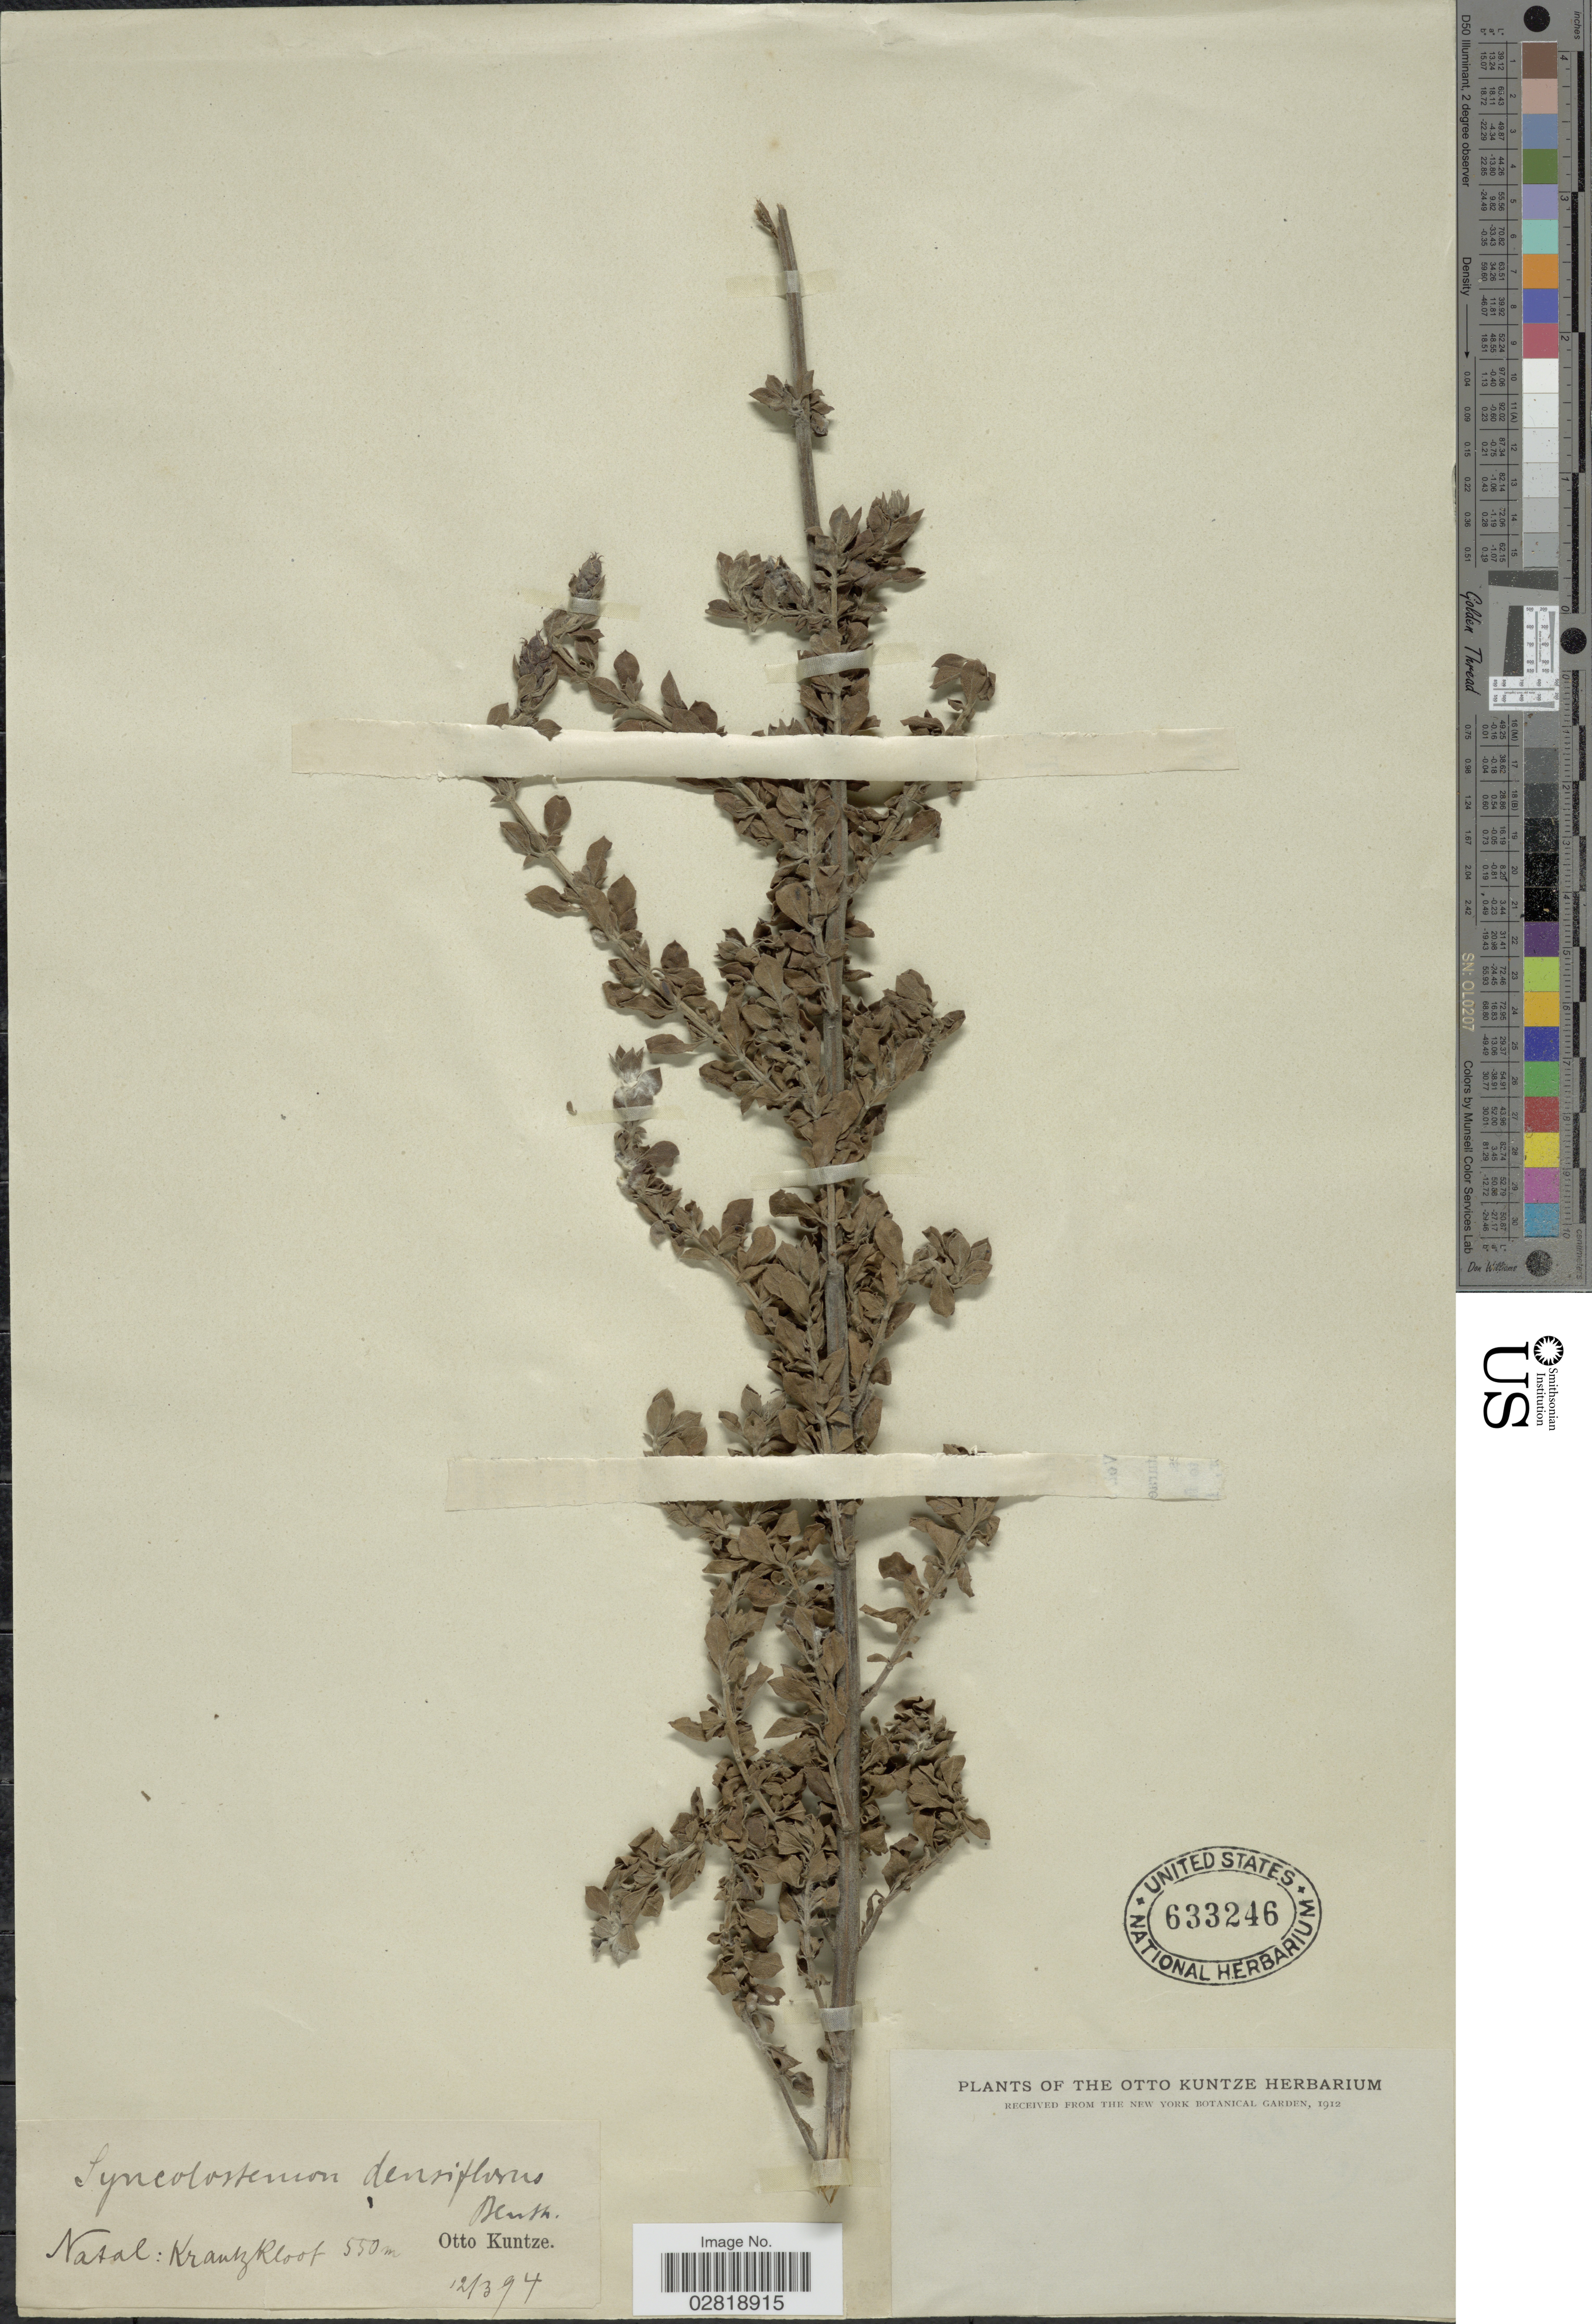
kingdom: Plantae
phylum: Tracheophyta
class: Magnoliopsida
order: Lamiales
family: Lamiaceae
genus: Syncolostemon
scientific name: Syncolostemon densiflorus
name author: Benth.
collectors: C.E.O. Kuntze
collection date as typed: Transcribed d/m/y: 12/3/94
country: South Africa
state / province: KwaZulu-Natal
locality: Natal: Krantzkloof.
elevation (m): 550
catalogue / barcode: US 633246